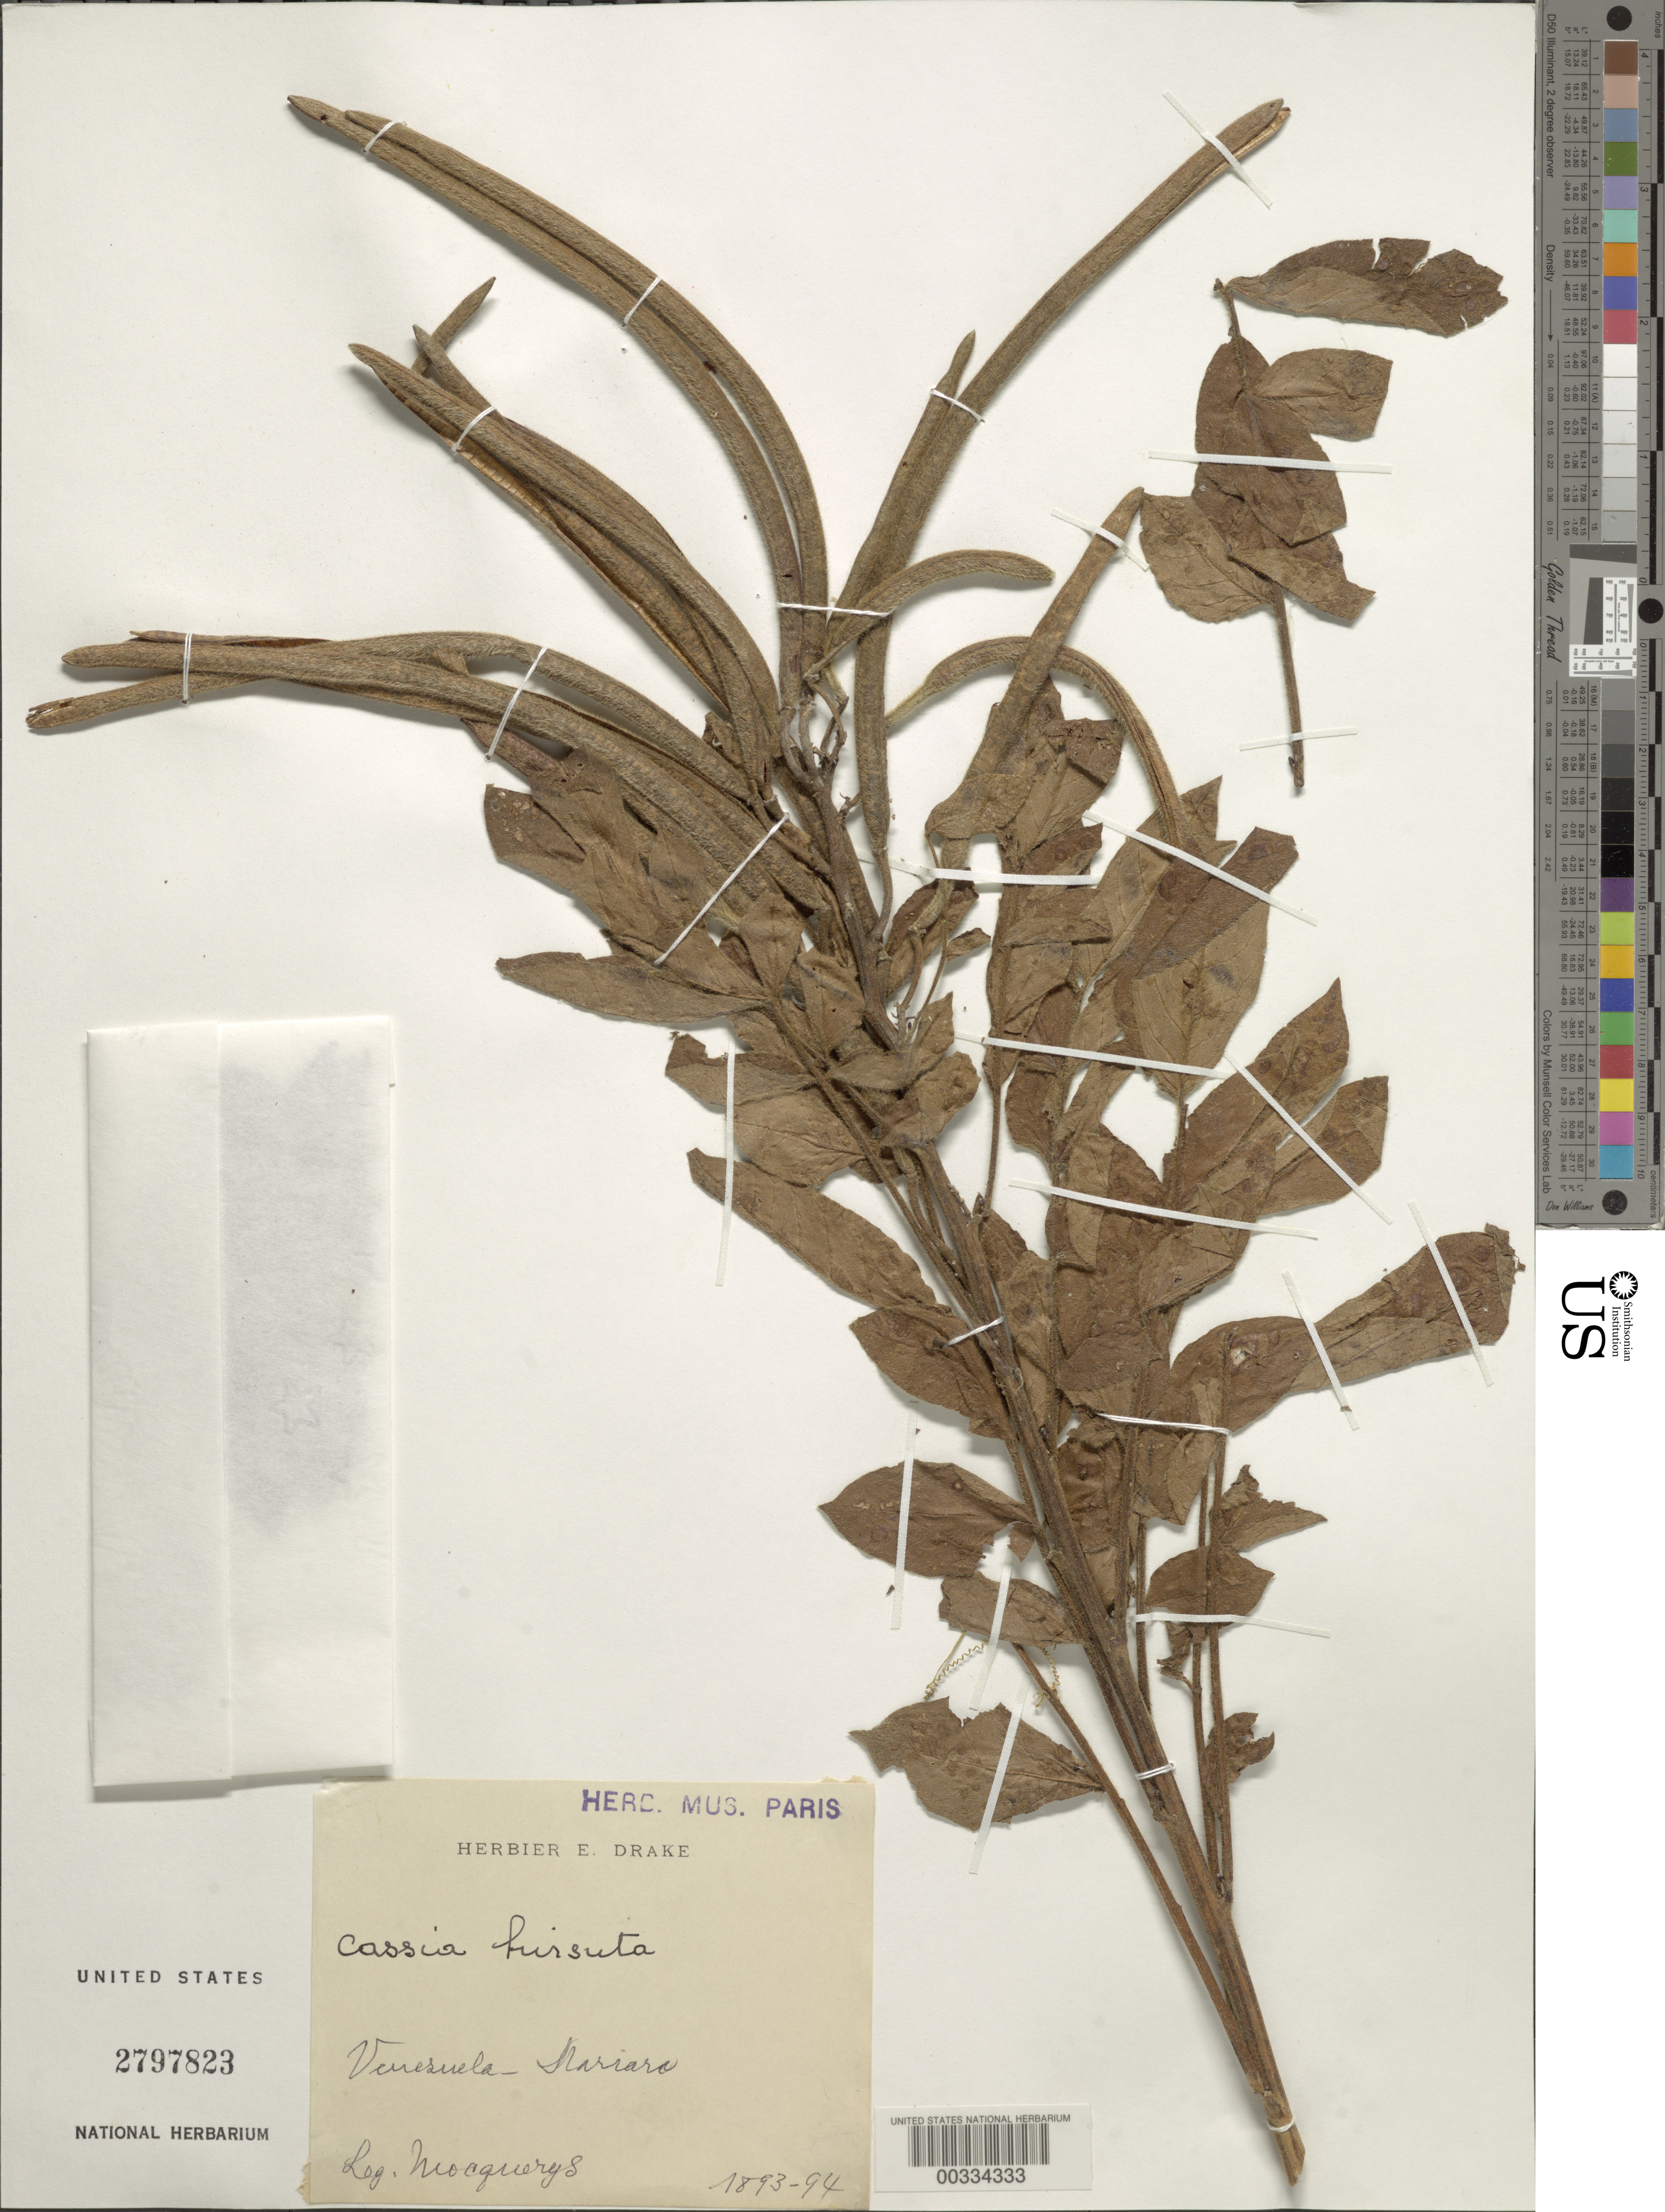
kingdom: Plantae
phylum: Tracheophyta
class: Magnoliopsida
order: Fabales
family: Fabaceae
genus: Senna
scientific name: Senna hirsuta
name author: (L.) H.S. Irwin & Barneby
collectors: A. Mocquerys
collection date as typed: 1893 to -- -- 1894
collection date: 1893/1894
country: Venezuela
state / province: Carabobo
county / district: Diego Ibarra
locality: Mariara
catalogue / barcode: US 2797823